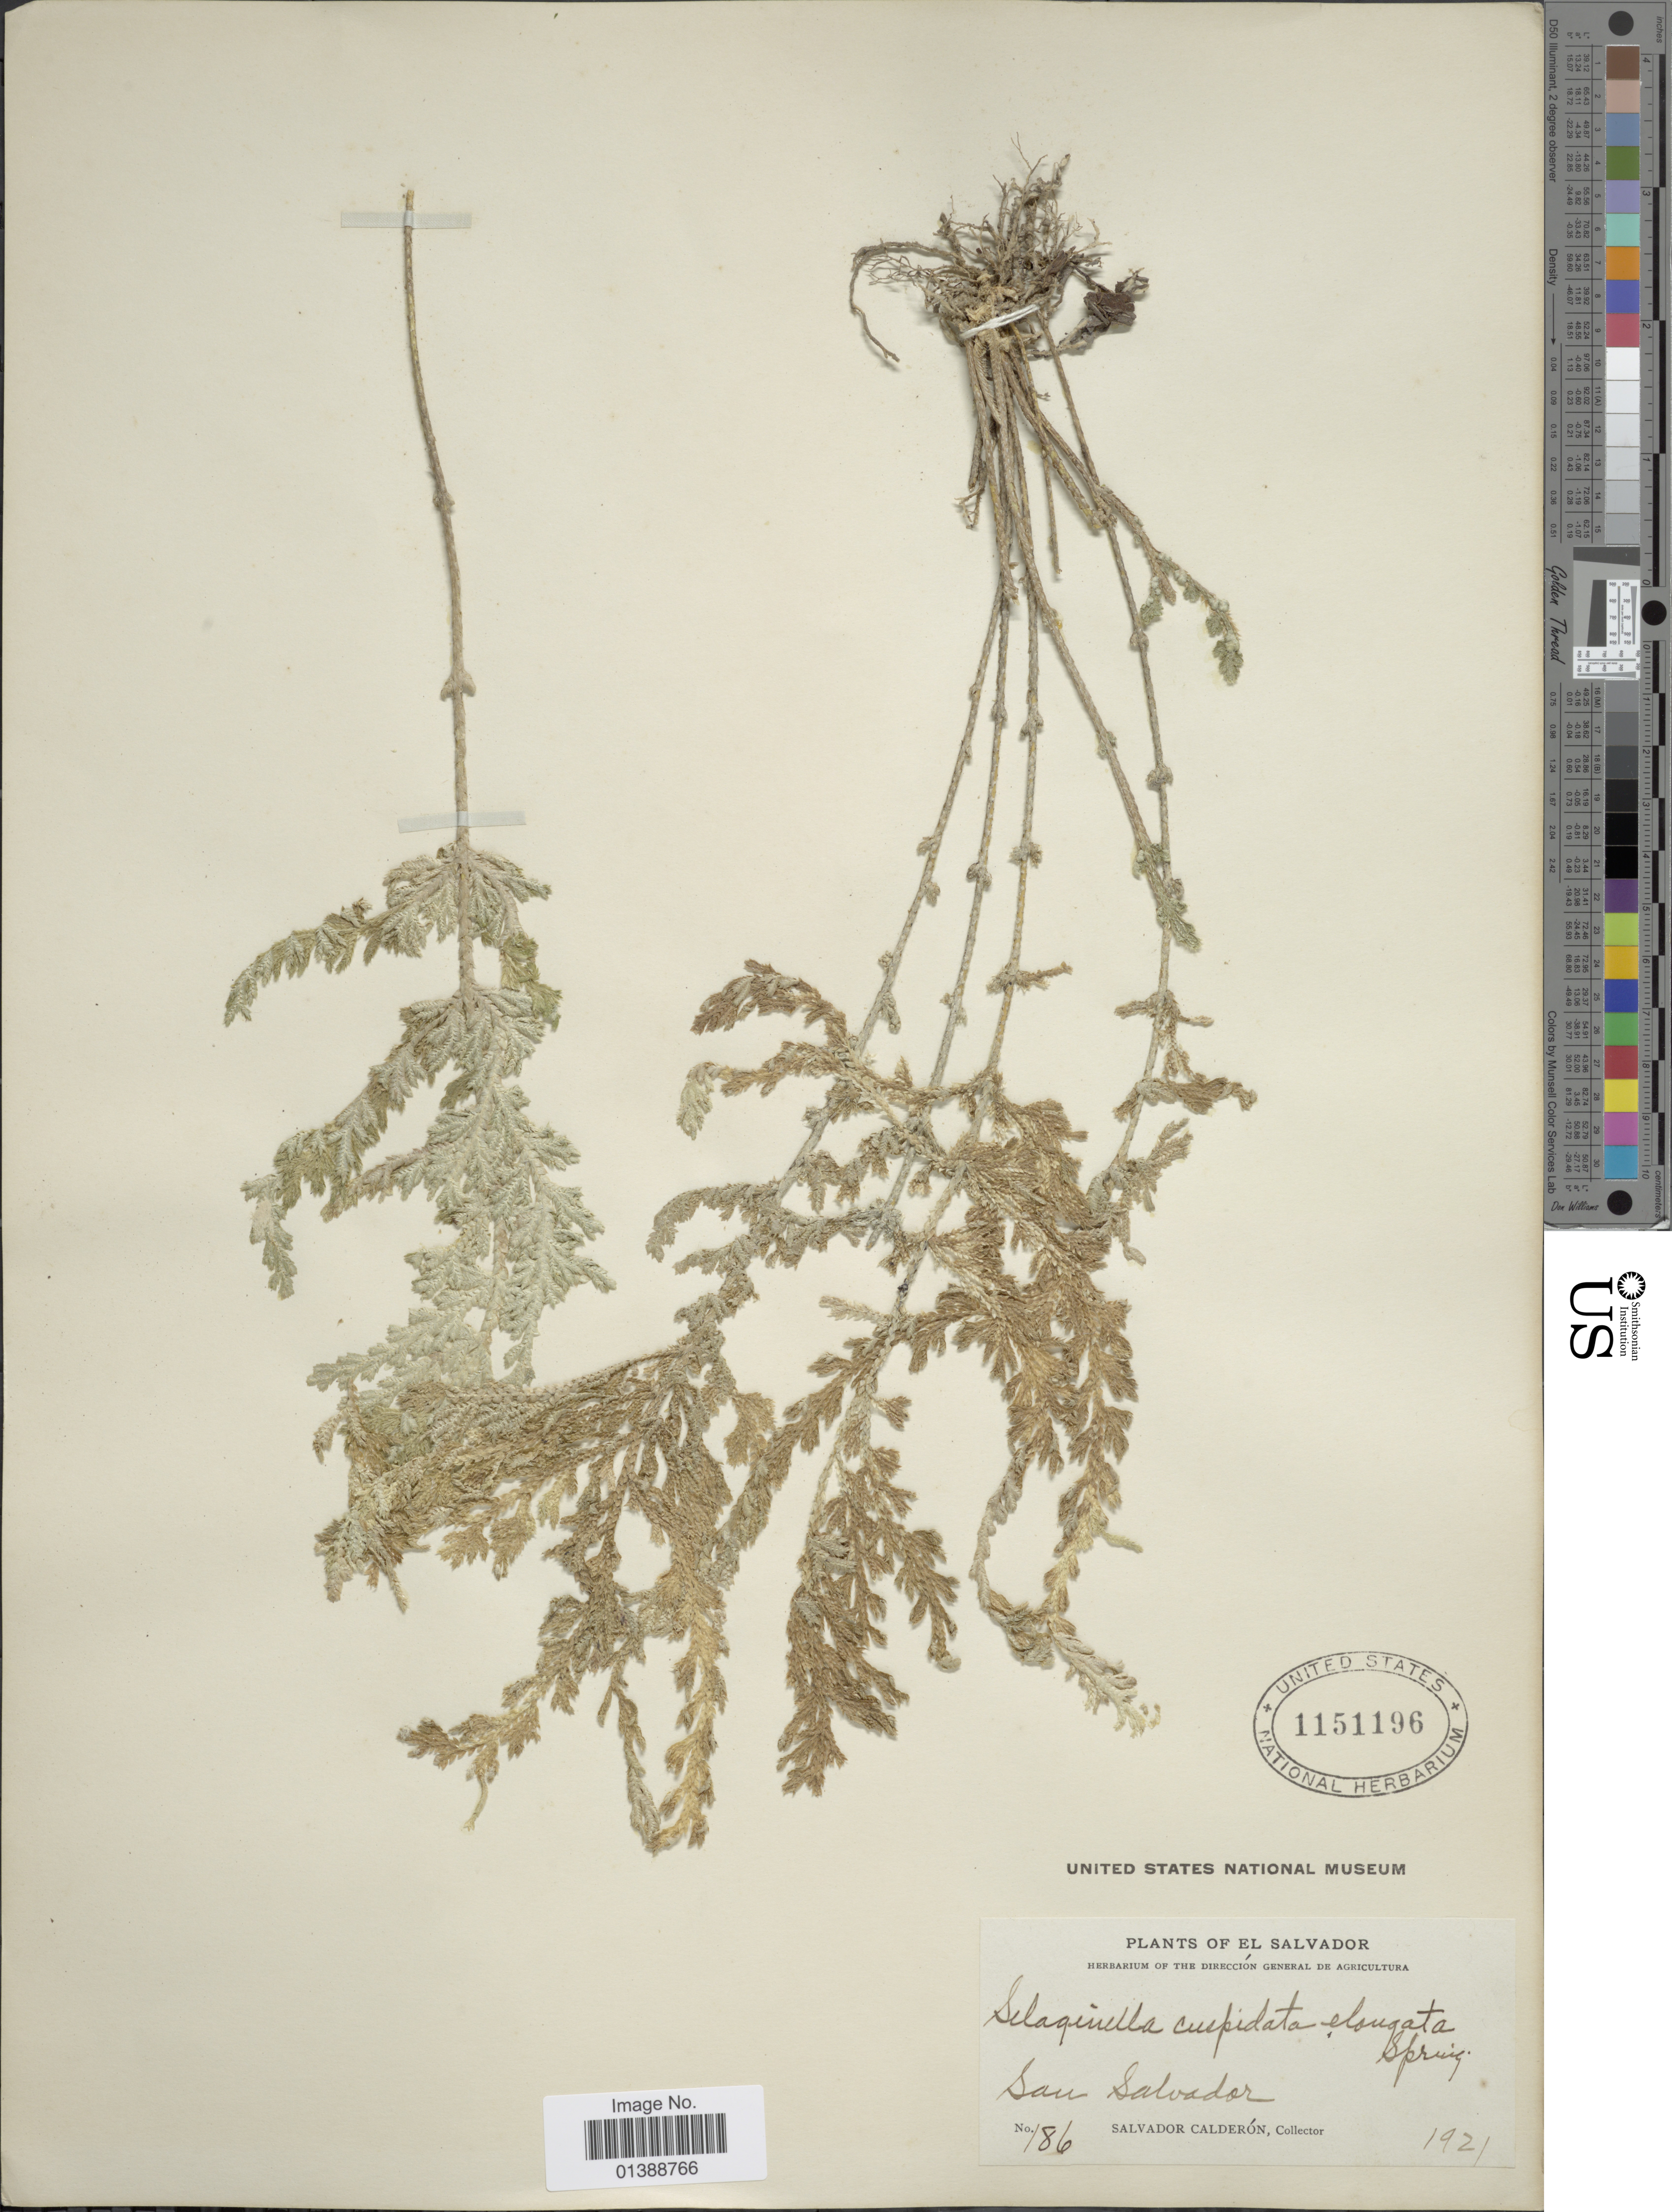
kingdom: Plantae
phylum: Tracheophyta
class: Lycopodiopsida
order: Selaginellales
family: Selaginellaceae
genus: Selaginella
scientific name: Selaginella pallescens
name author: (C. Presl) Spring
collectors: S. Calderón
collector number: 186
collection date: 1921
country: El Salvador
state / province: San Salvador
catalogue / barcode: US 1151196